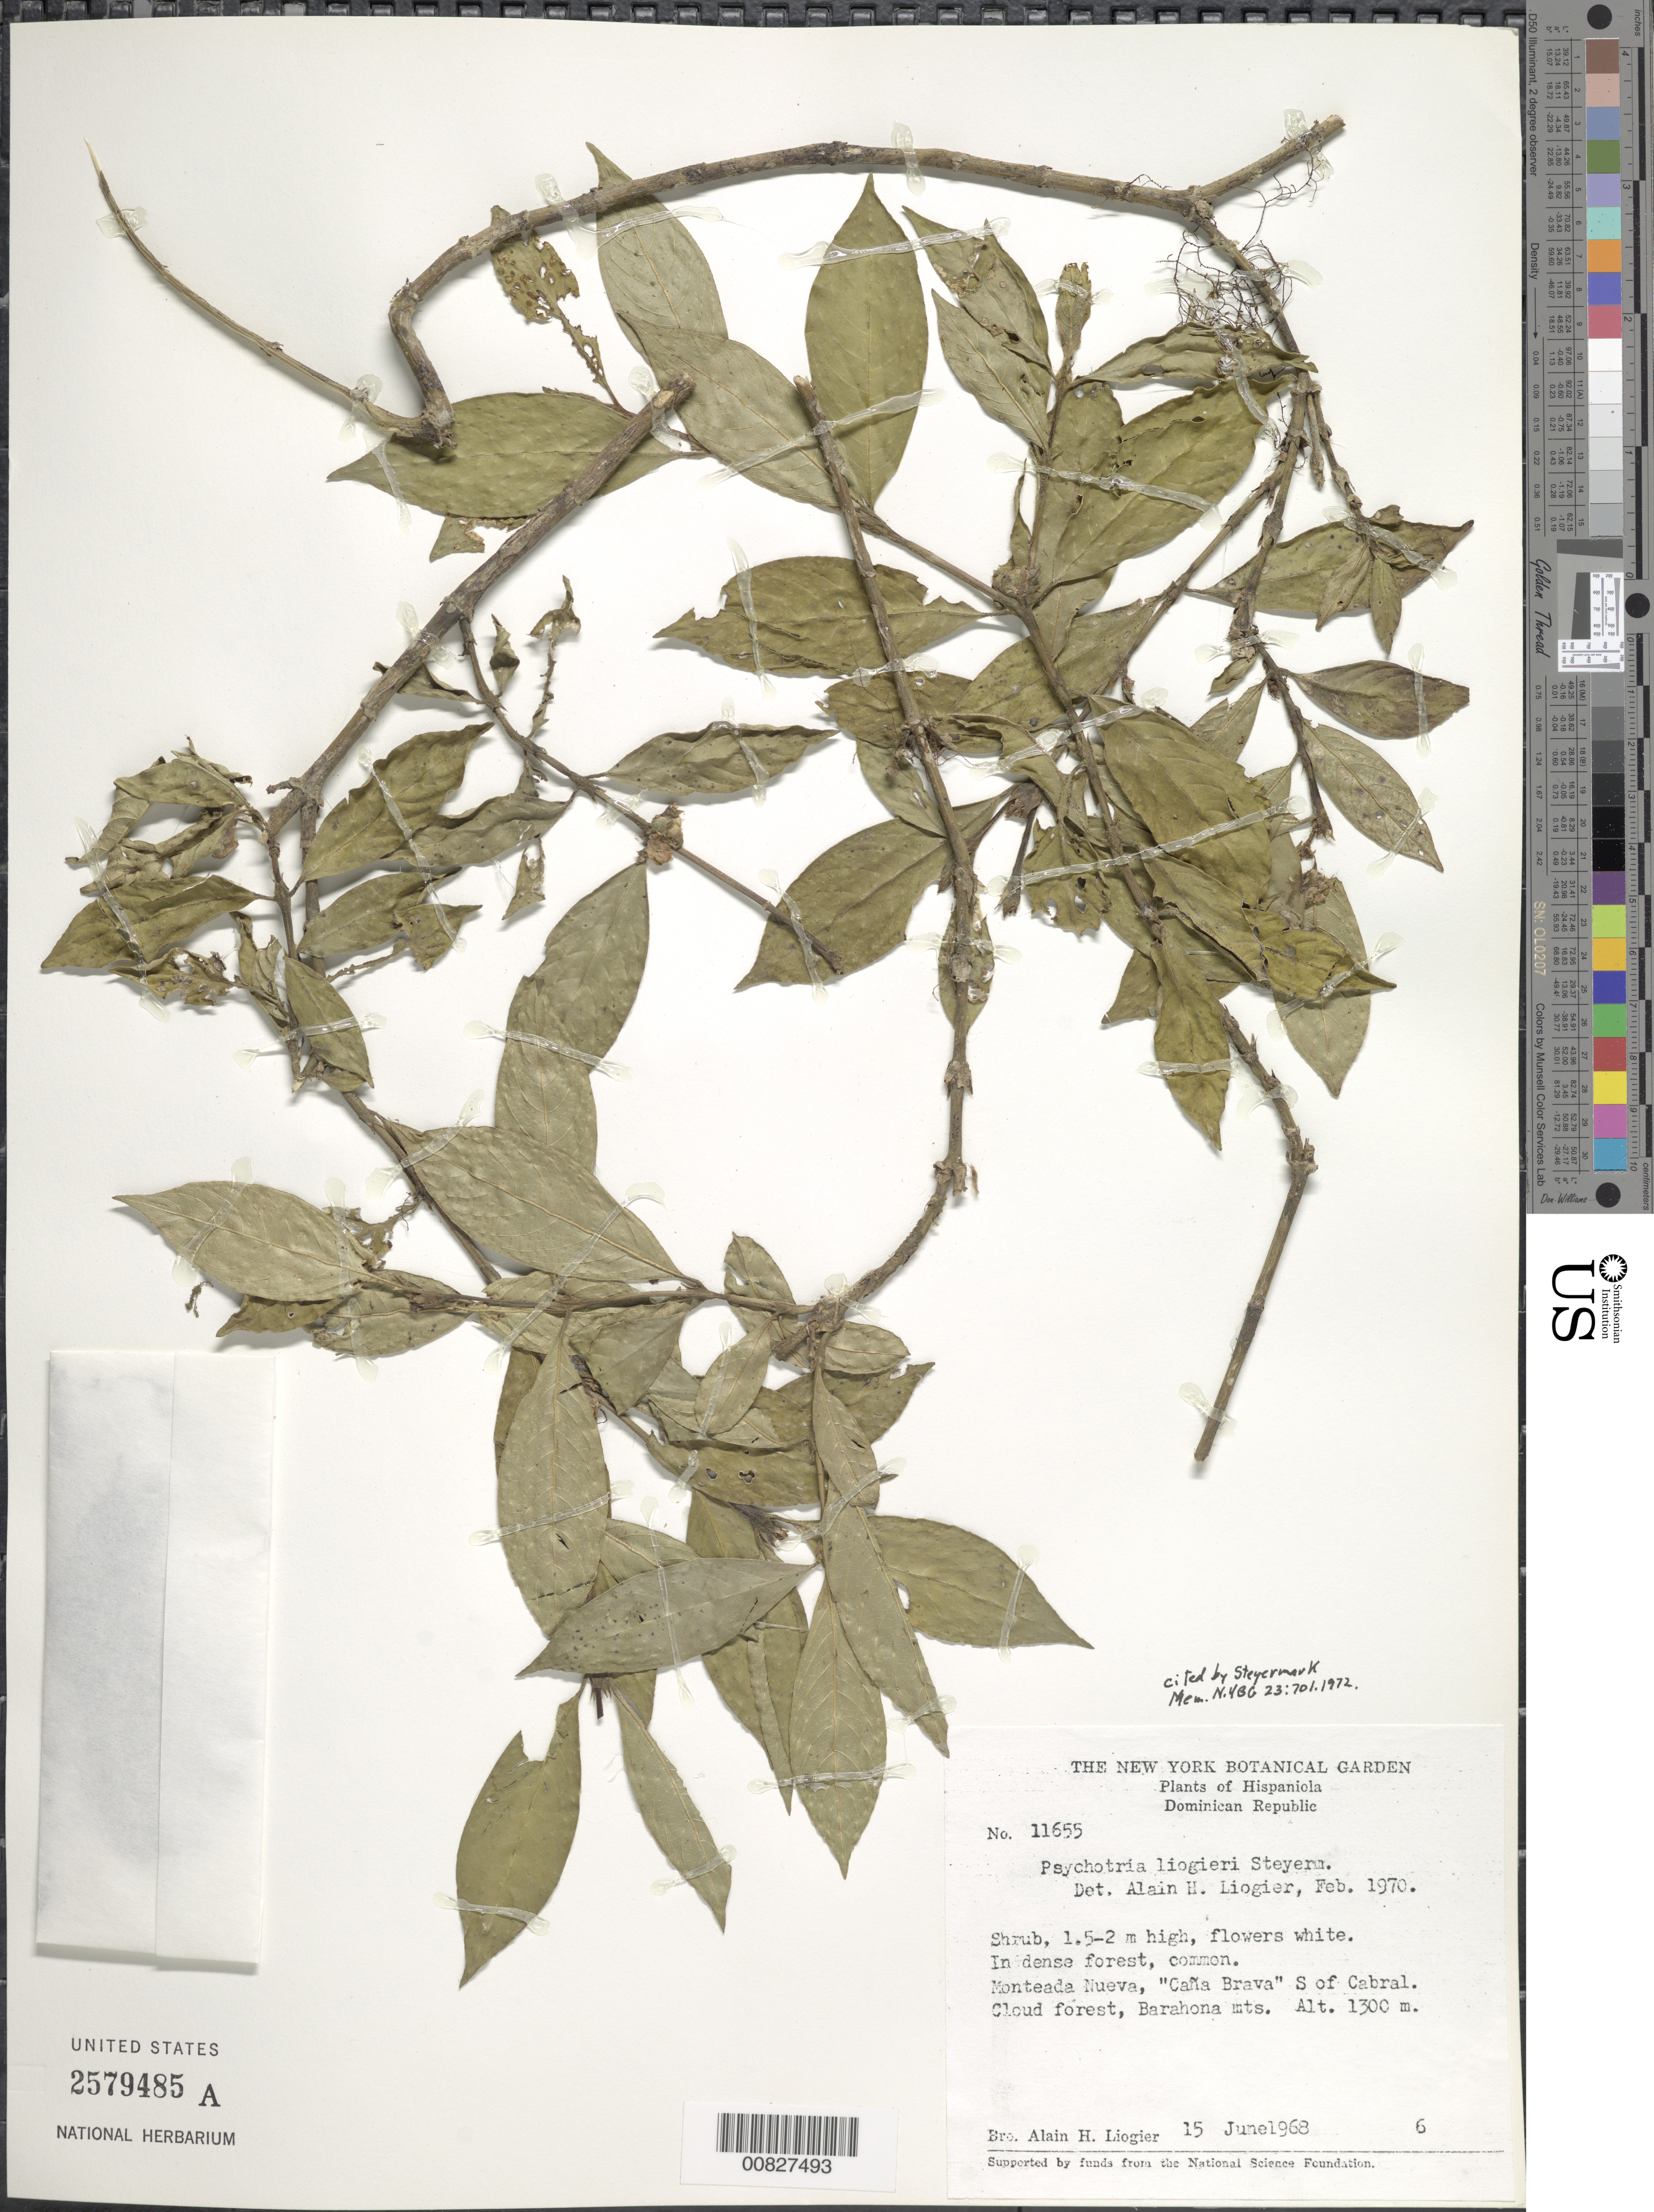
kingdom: Plantae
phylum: Tracheophyta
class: Magnoliopsida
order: Gentianales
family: Rubiaceae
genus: Psychotria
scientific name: Psychotria liogieri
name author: Steyerm.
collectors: A. H. Liogier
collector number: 11655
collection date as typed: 15 Jun 1968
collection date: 1968-06-15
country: Dominican Republic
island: Hispaniola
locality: Monteada Nueva, S of Cabral, Barahona Mts.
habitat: In dense cloud forest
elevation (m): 1300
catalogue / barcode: US 2579485